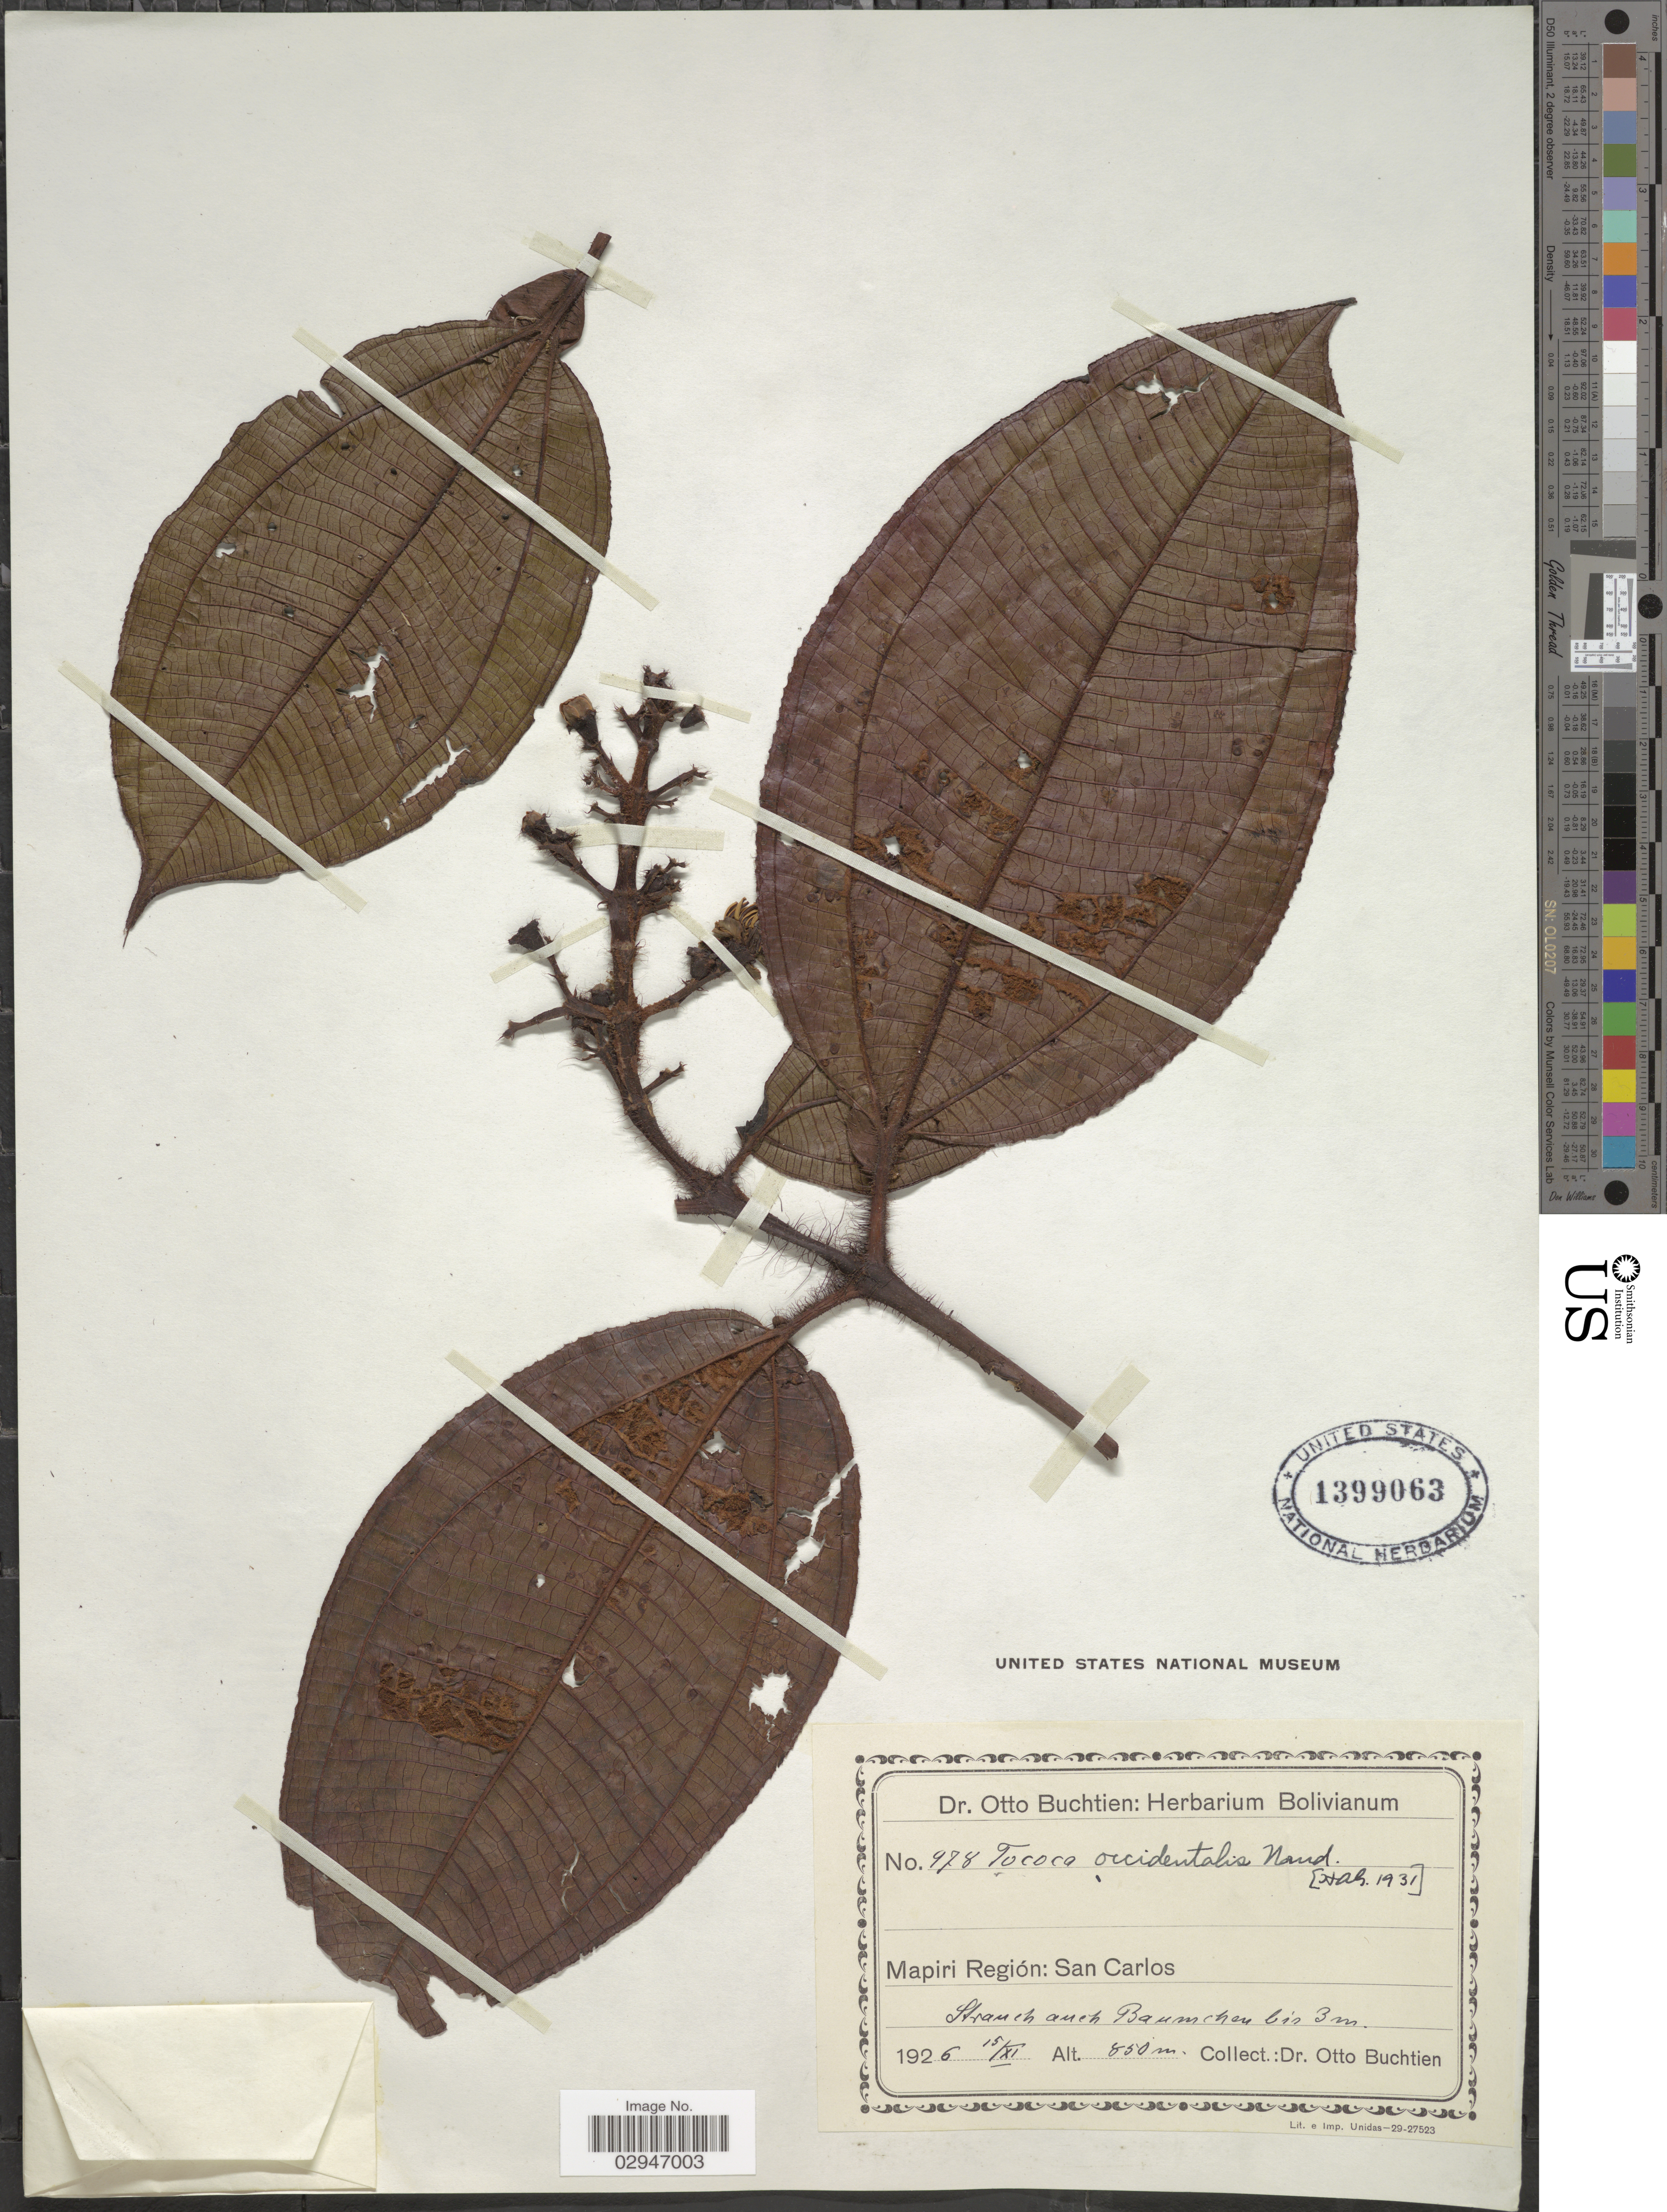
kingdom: Plantae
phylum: Tracheophyta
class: Magnoliopsida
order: Myrtales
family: Melastomataceae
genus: Tococa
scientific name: Tococa occidentalis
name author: Naudin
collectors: O. Buchtien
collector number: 978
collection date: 1926-11-15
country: Bolivia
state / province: La Paz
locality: Mapiri Región: San Carlos.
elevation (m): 850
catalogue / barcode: US 1399063